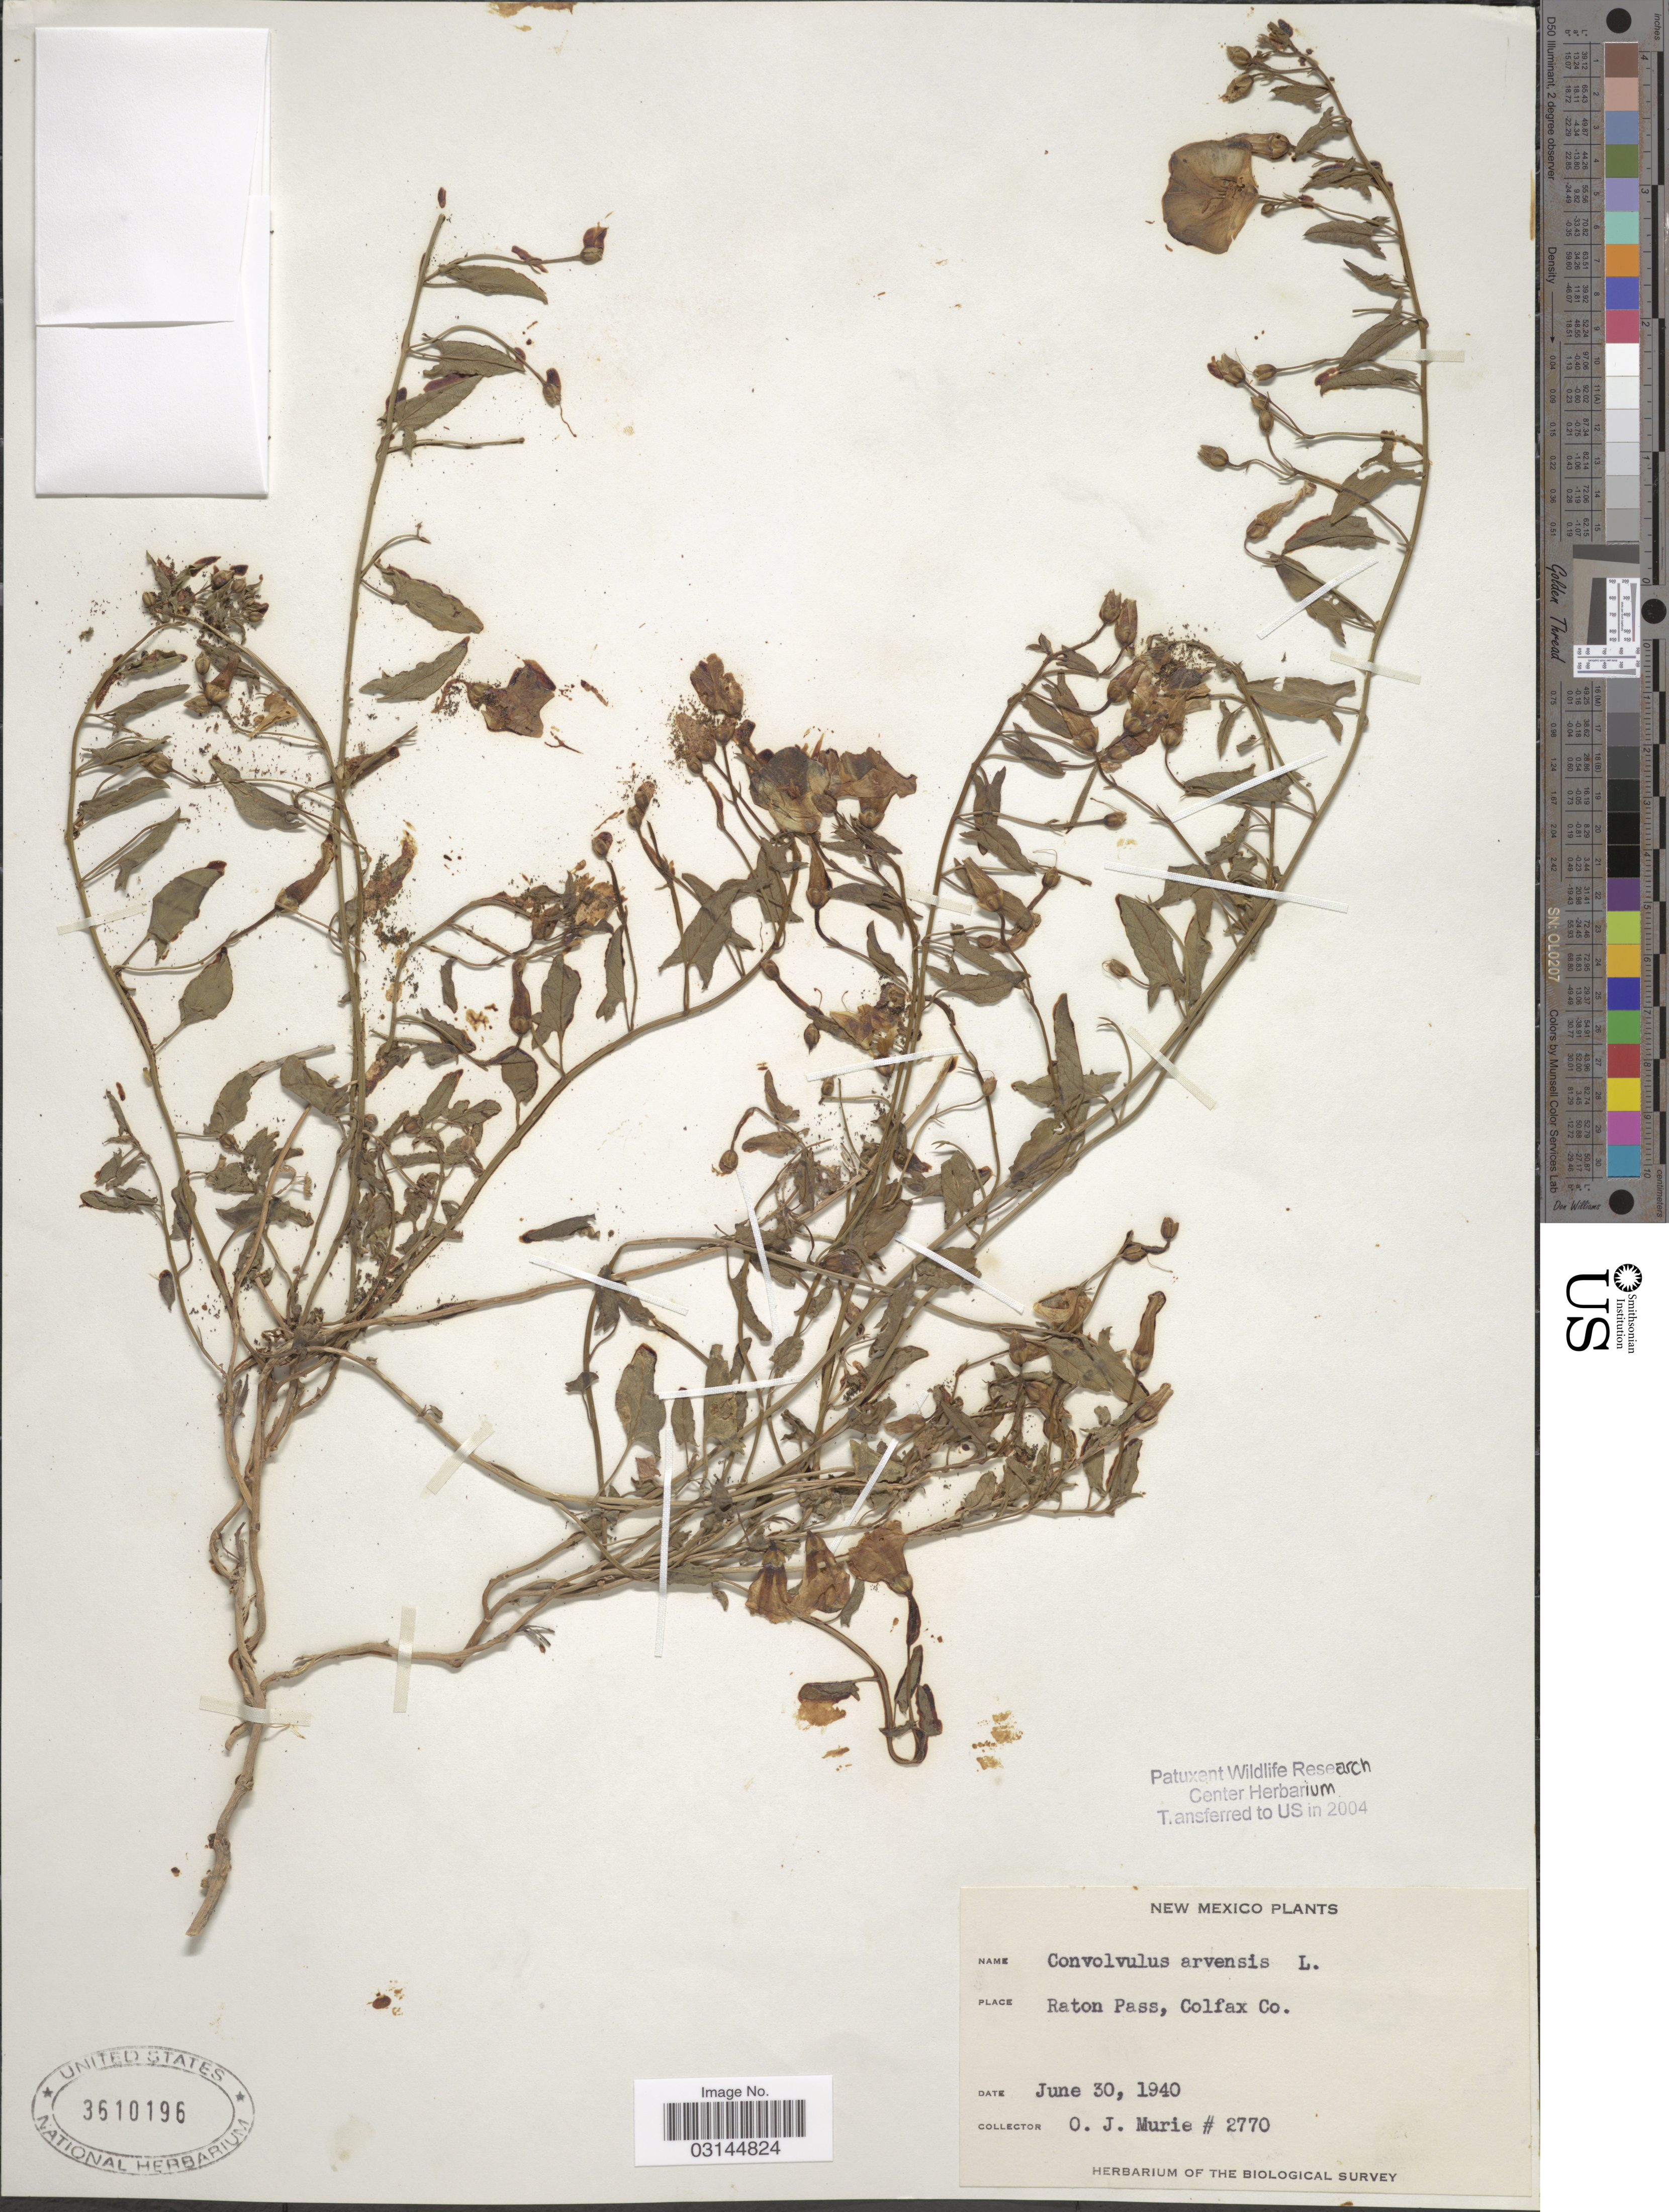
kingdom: Plantae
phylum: Tracheophyta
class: Magnoliopsida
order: Solanales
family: Convolvulaceae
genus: Convolvulus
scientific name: Convolvulus arvensis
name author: L.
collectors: O. Murie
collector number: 2770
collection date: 1940-06-30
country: United States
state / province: New Mexico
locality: Raton Pass, Colfax Co.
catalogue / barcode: US 3610196